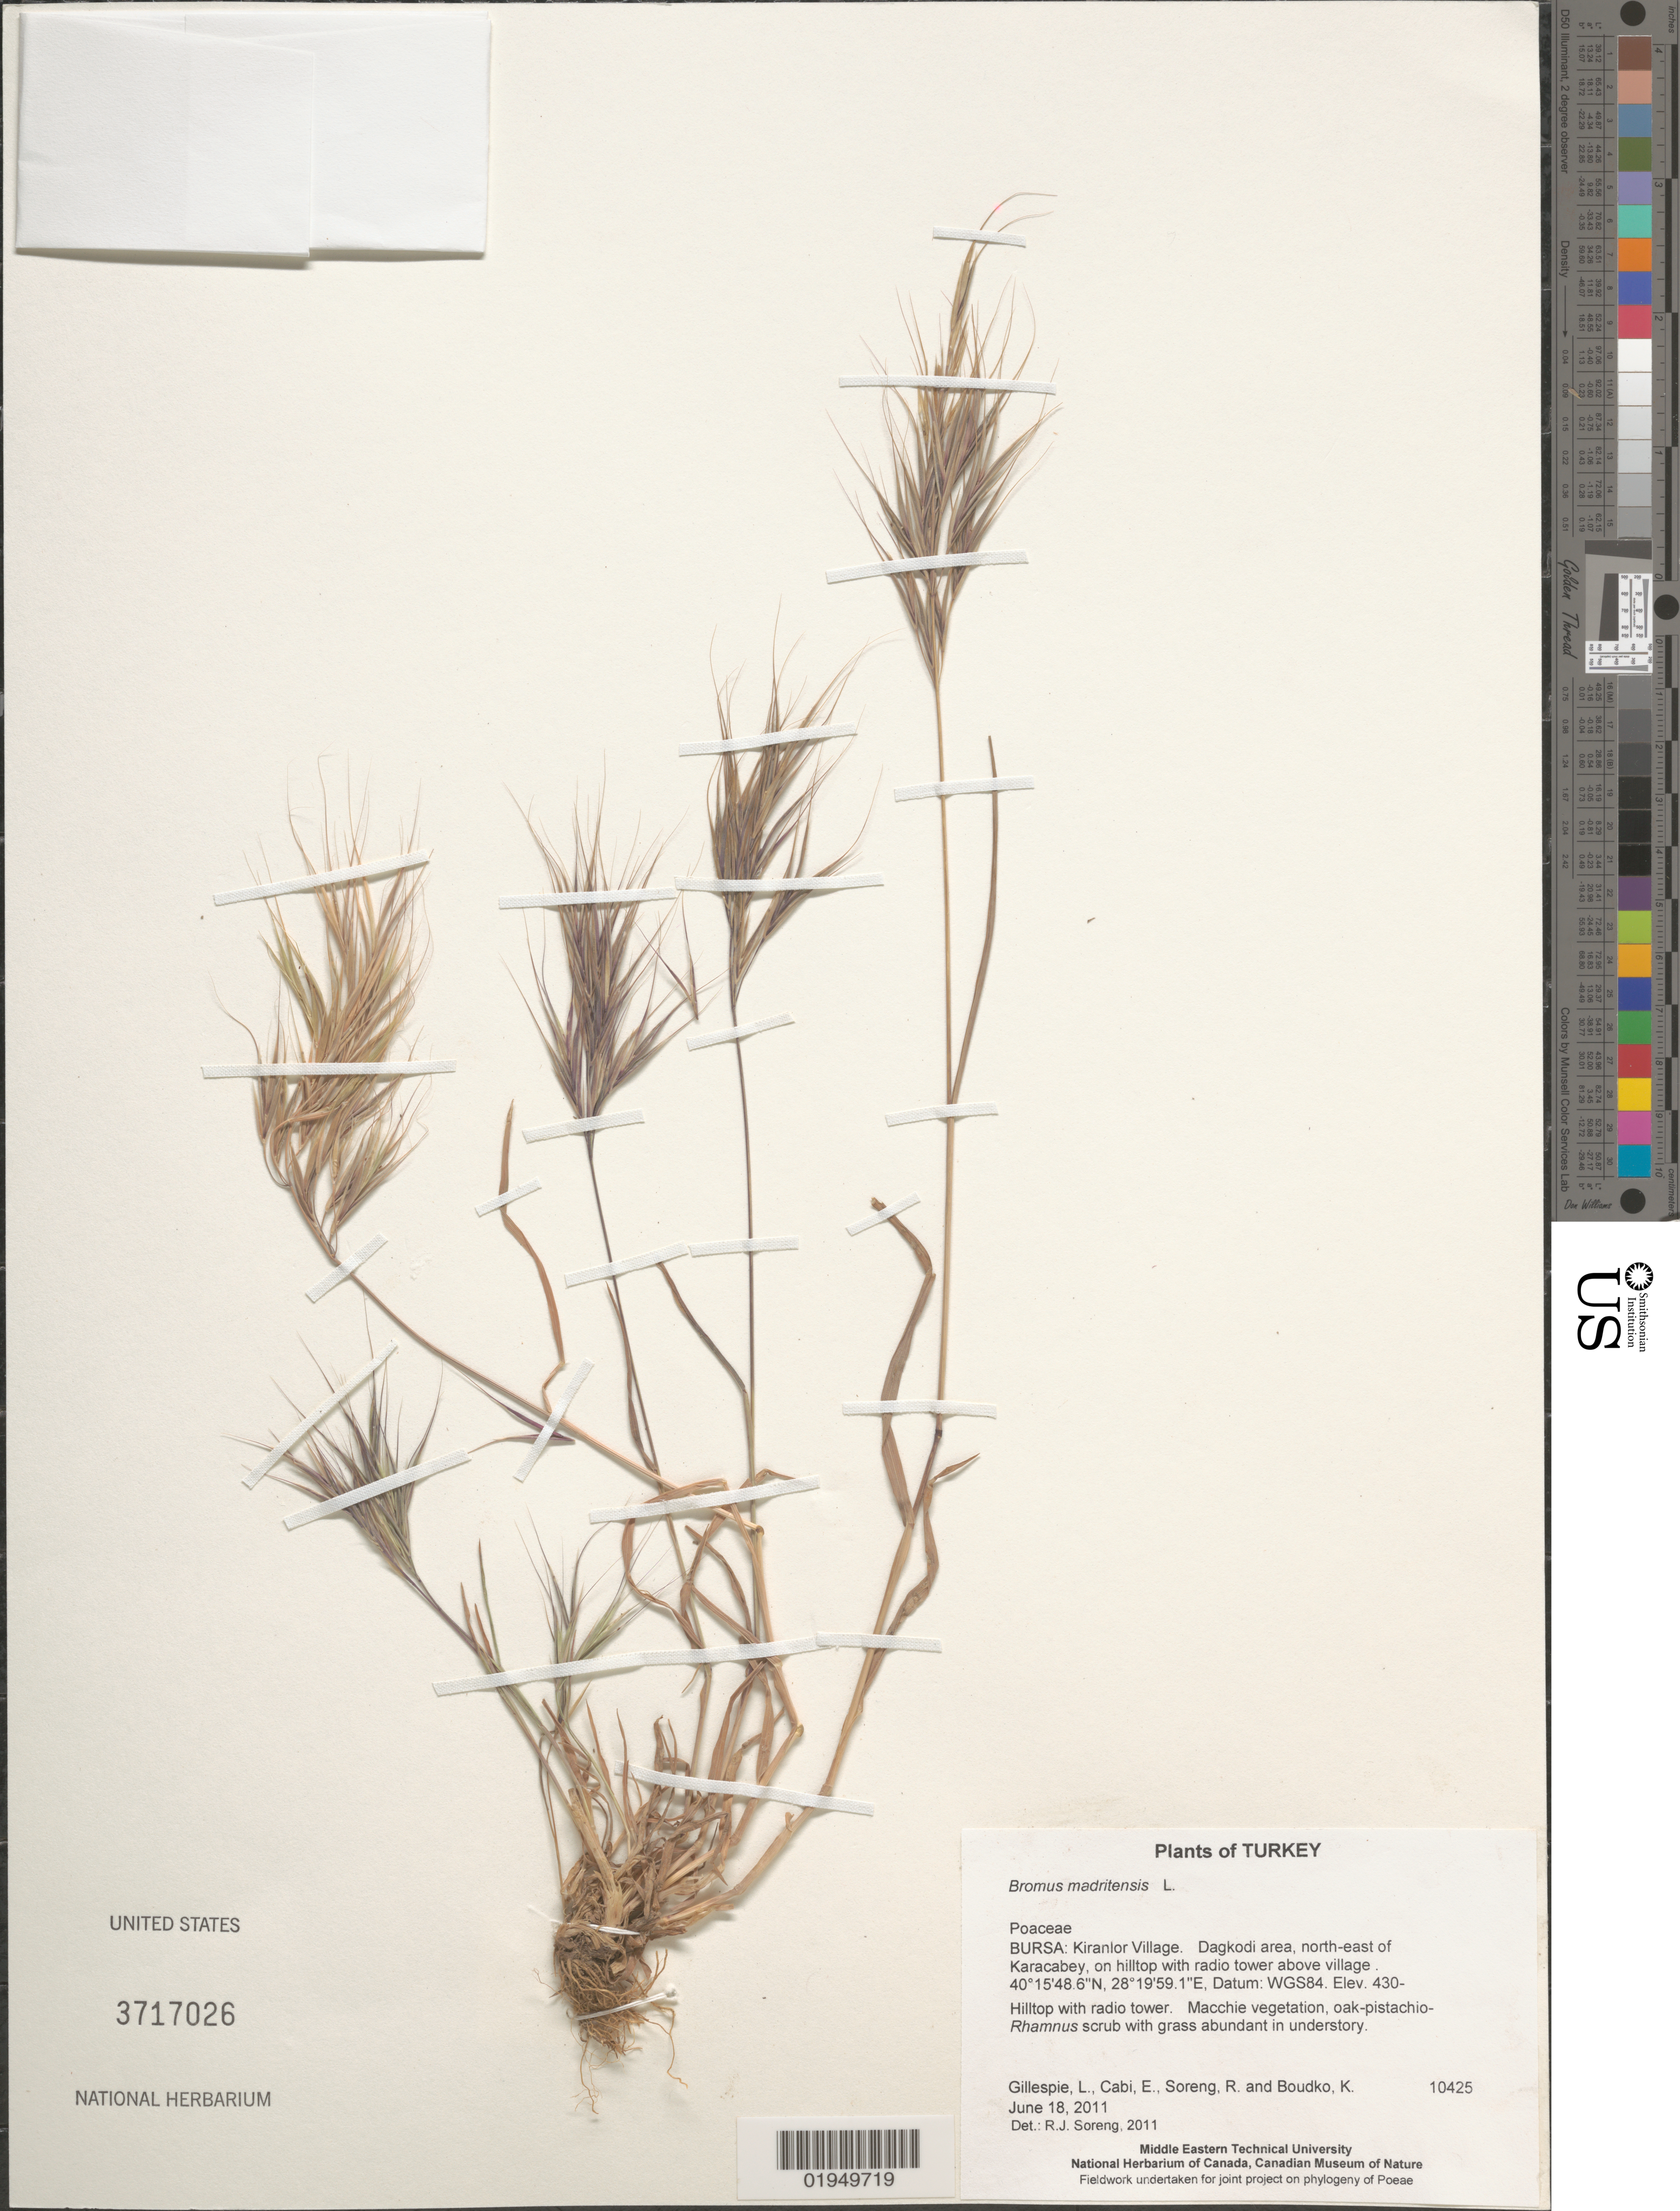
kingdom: Plantae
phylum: Tracheophyta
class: Liliopsida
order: Poales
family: Poaceae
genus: Bromus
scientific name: Bromus madritensis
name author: L.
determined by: Soreng, Robert J., Research Associate (BOT), Smithsonian Institution - National Museum of Natural History (UNITED STATES)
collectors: L. J. Gillespie, E. Cabi, R. J. Soreng & K. Boudko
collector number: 10425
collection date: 2011-06-18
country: Turkey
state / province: Bursa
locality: Kiranlor Village. Dagkodi area, north-east of Karacabey, on hilltop with radio tower above village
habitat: Hilltop with radio tower. Macchiee-oak-pistachio-Rhamnus scrub with abundant grass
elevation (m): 430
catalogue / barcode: US 3717026